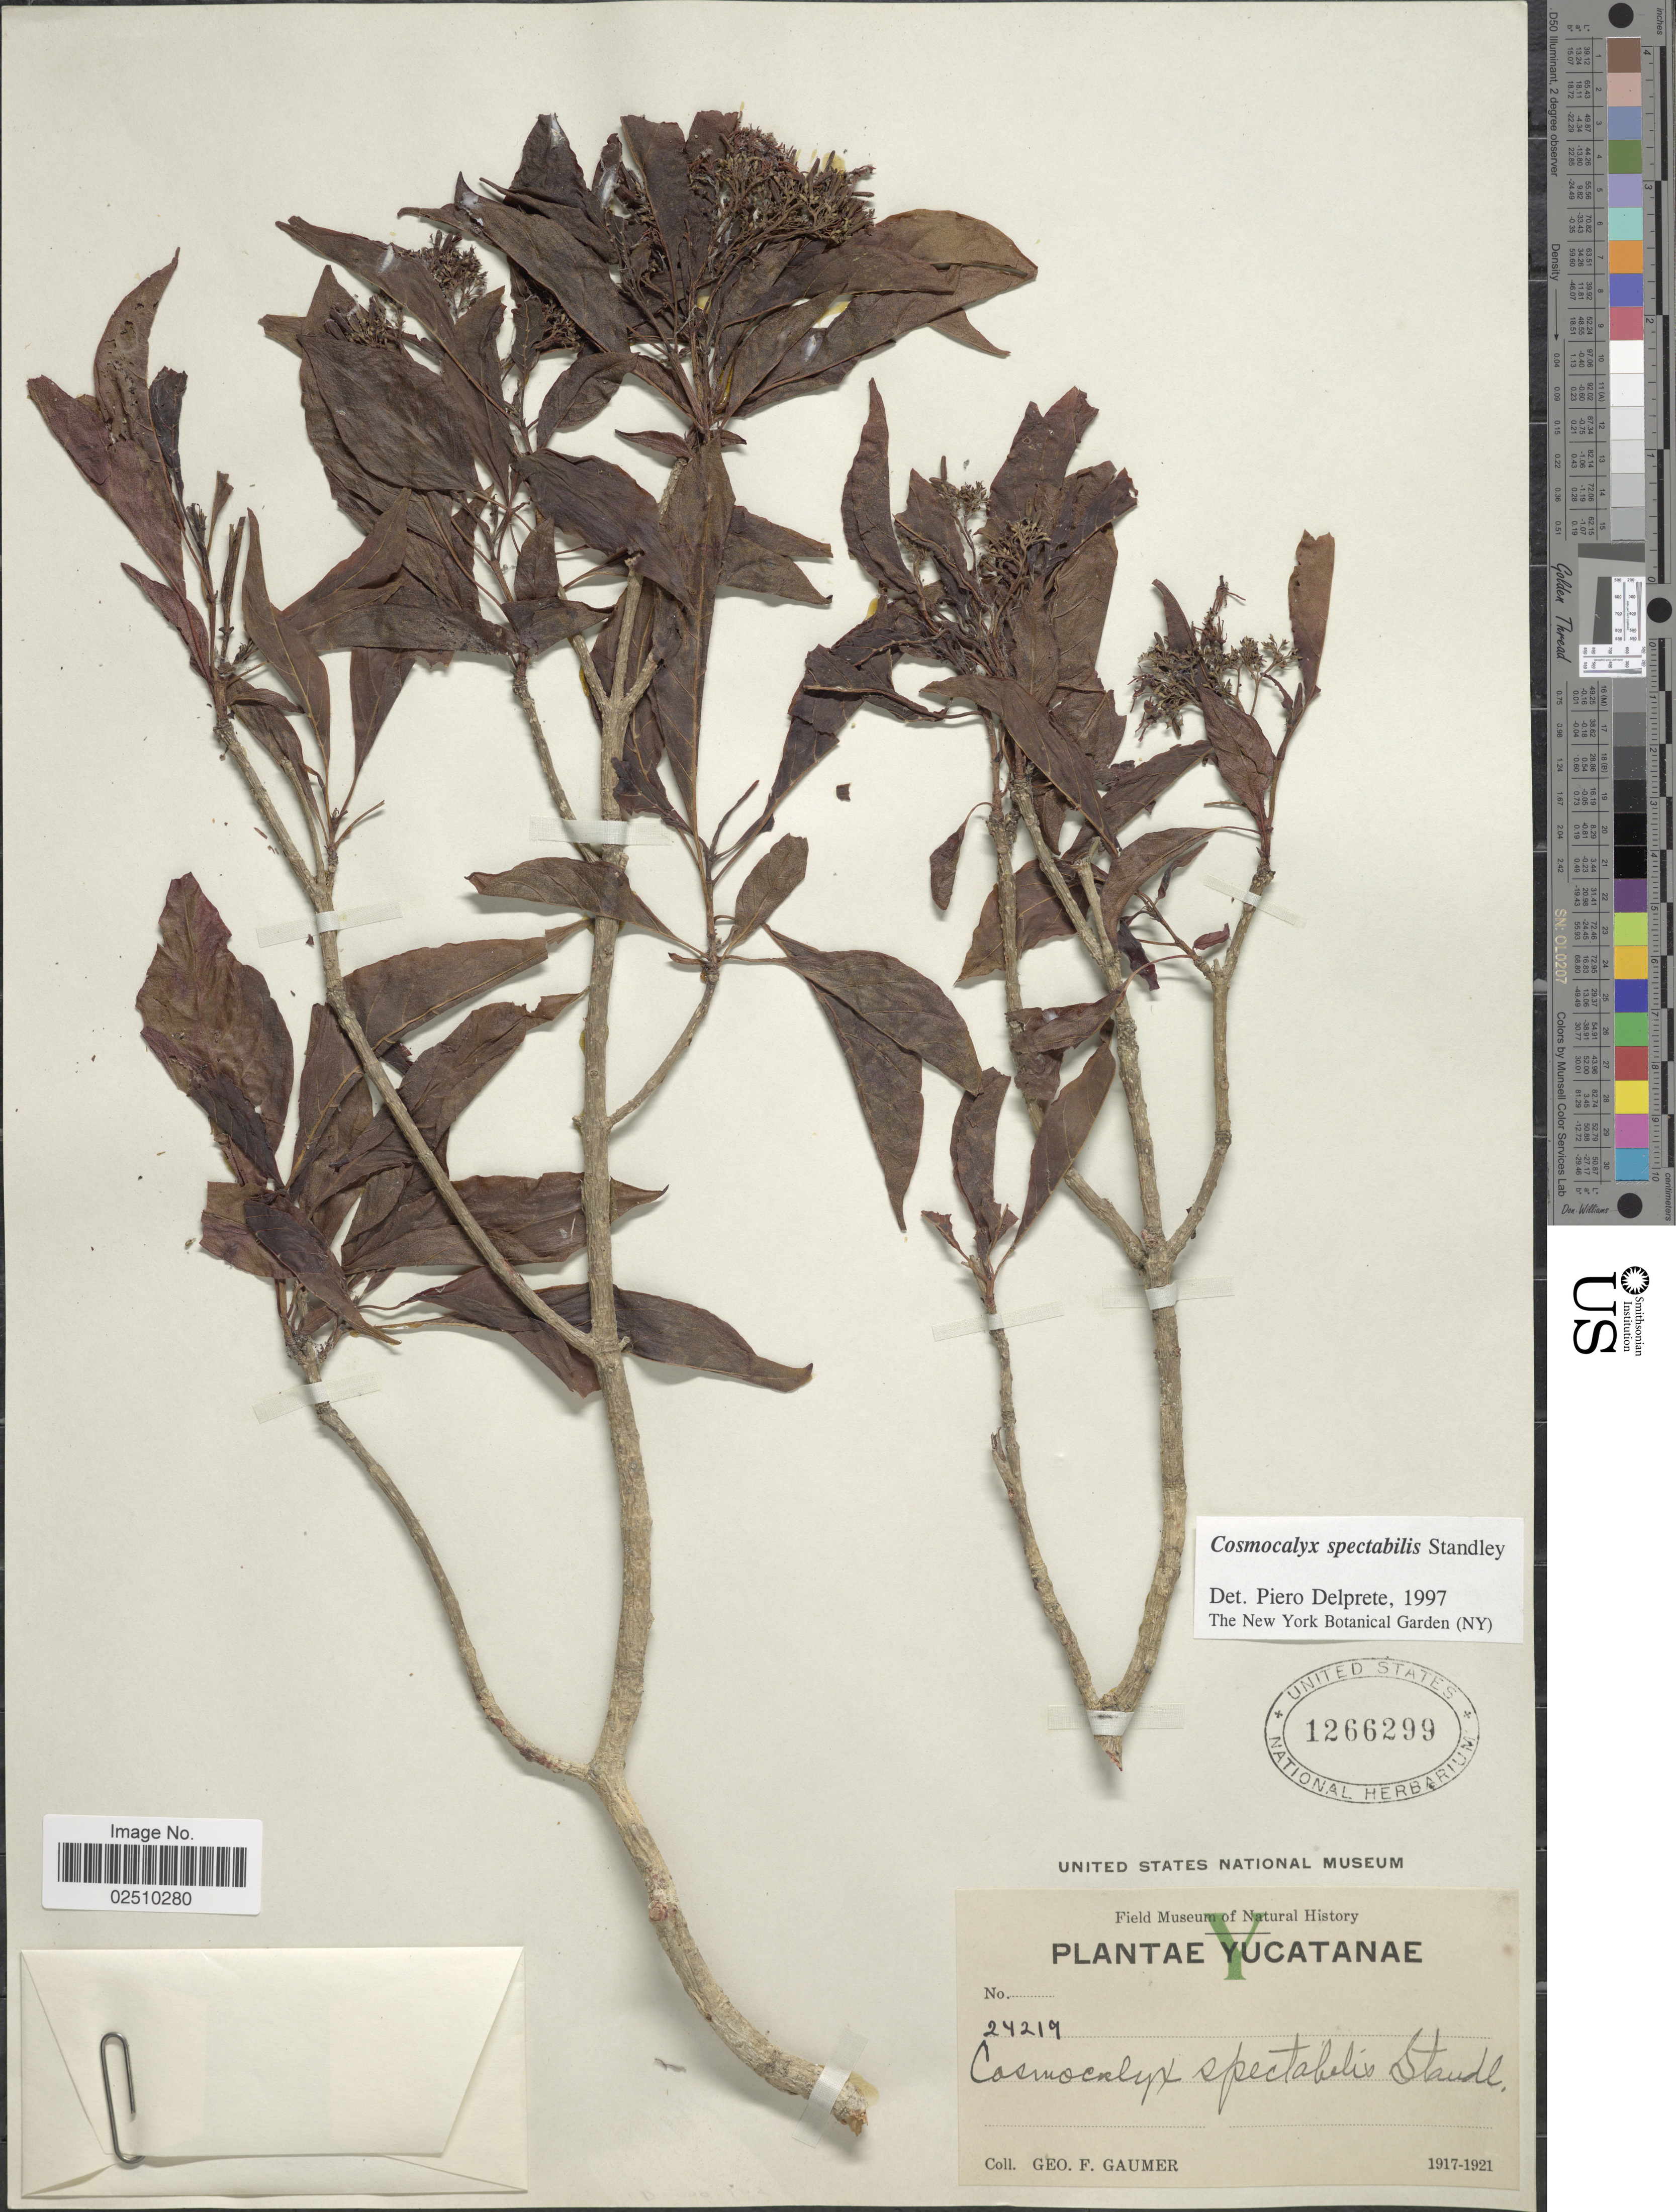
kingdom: Plantae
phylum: Tracheophyta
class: Magnoliopsida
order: Gentianales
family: Rubiaceae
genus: Cosmocalyx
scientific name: Cosmocalyx spectabilis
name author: Standl.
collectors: G. F. Gaumer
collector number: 24219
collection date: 1917/1921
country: Mexico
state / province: Yucatán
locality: Yucatanae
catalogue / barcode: US 1266299